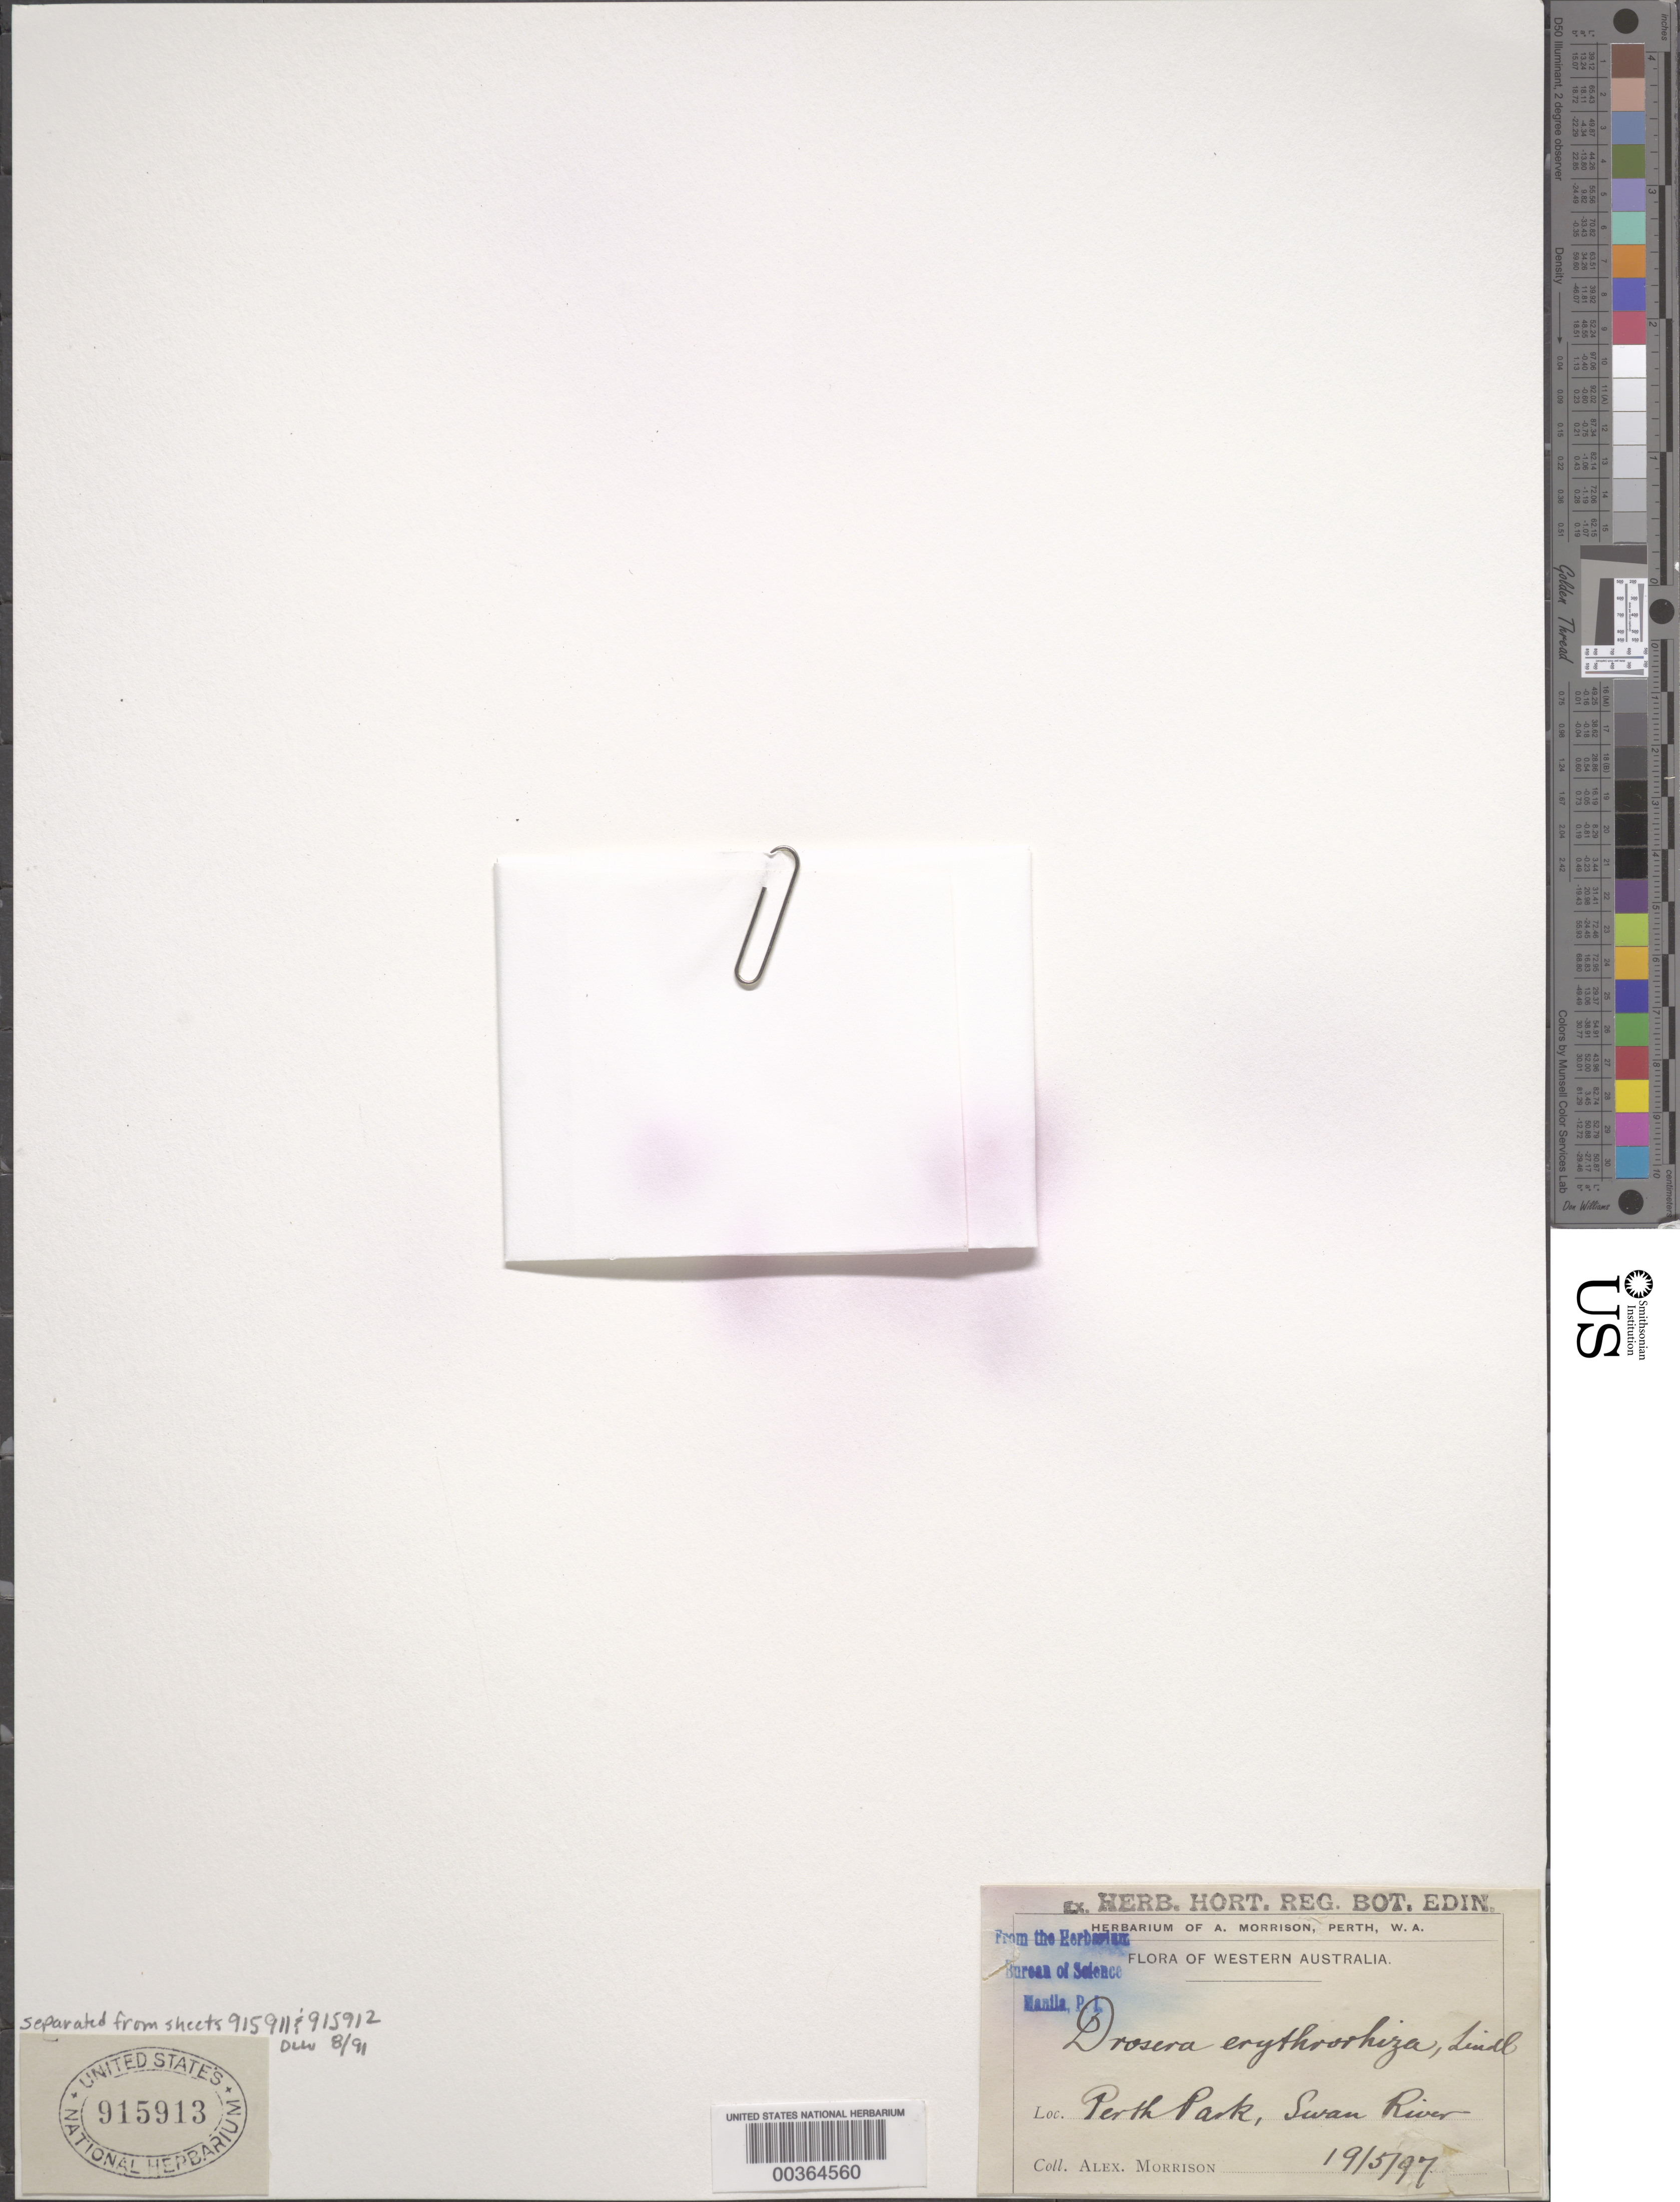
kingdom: Plantae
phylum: Tracheophyta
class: Magnoliopsida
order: Caryophyllales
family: Droseraceae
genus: Drosera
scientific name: Drosera erythrorhiza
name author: Lindl.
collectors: A. Morrison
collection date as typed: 19 May 1897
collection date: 1897-05-19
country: Australia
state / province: Western Australia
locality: Swan river, perth park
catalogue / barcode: US 915913